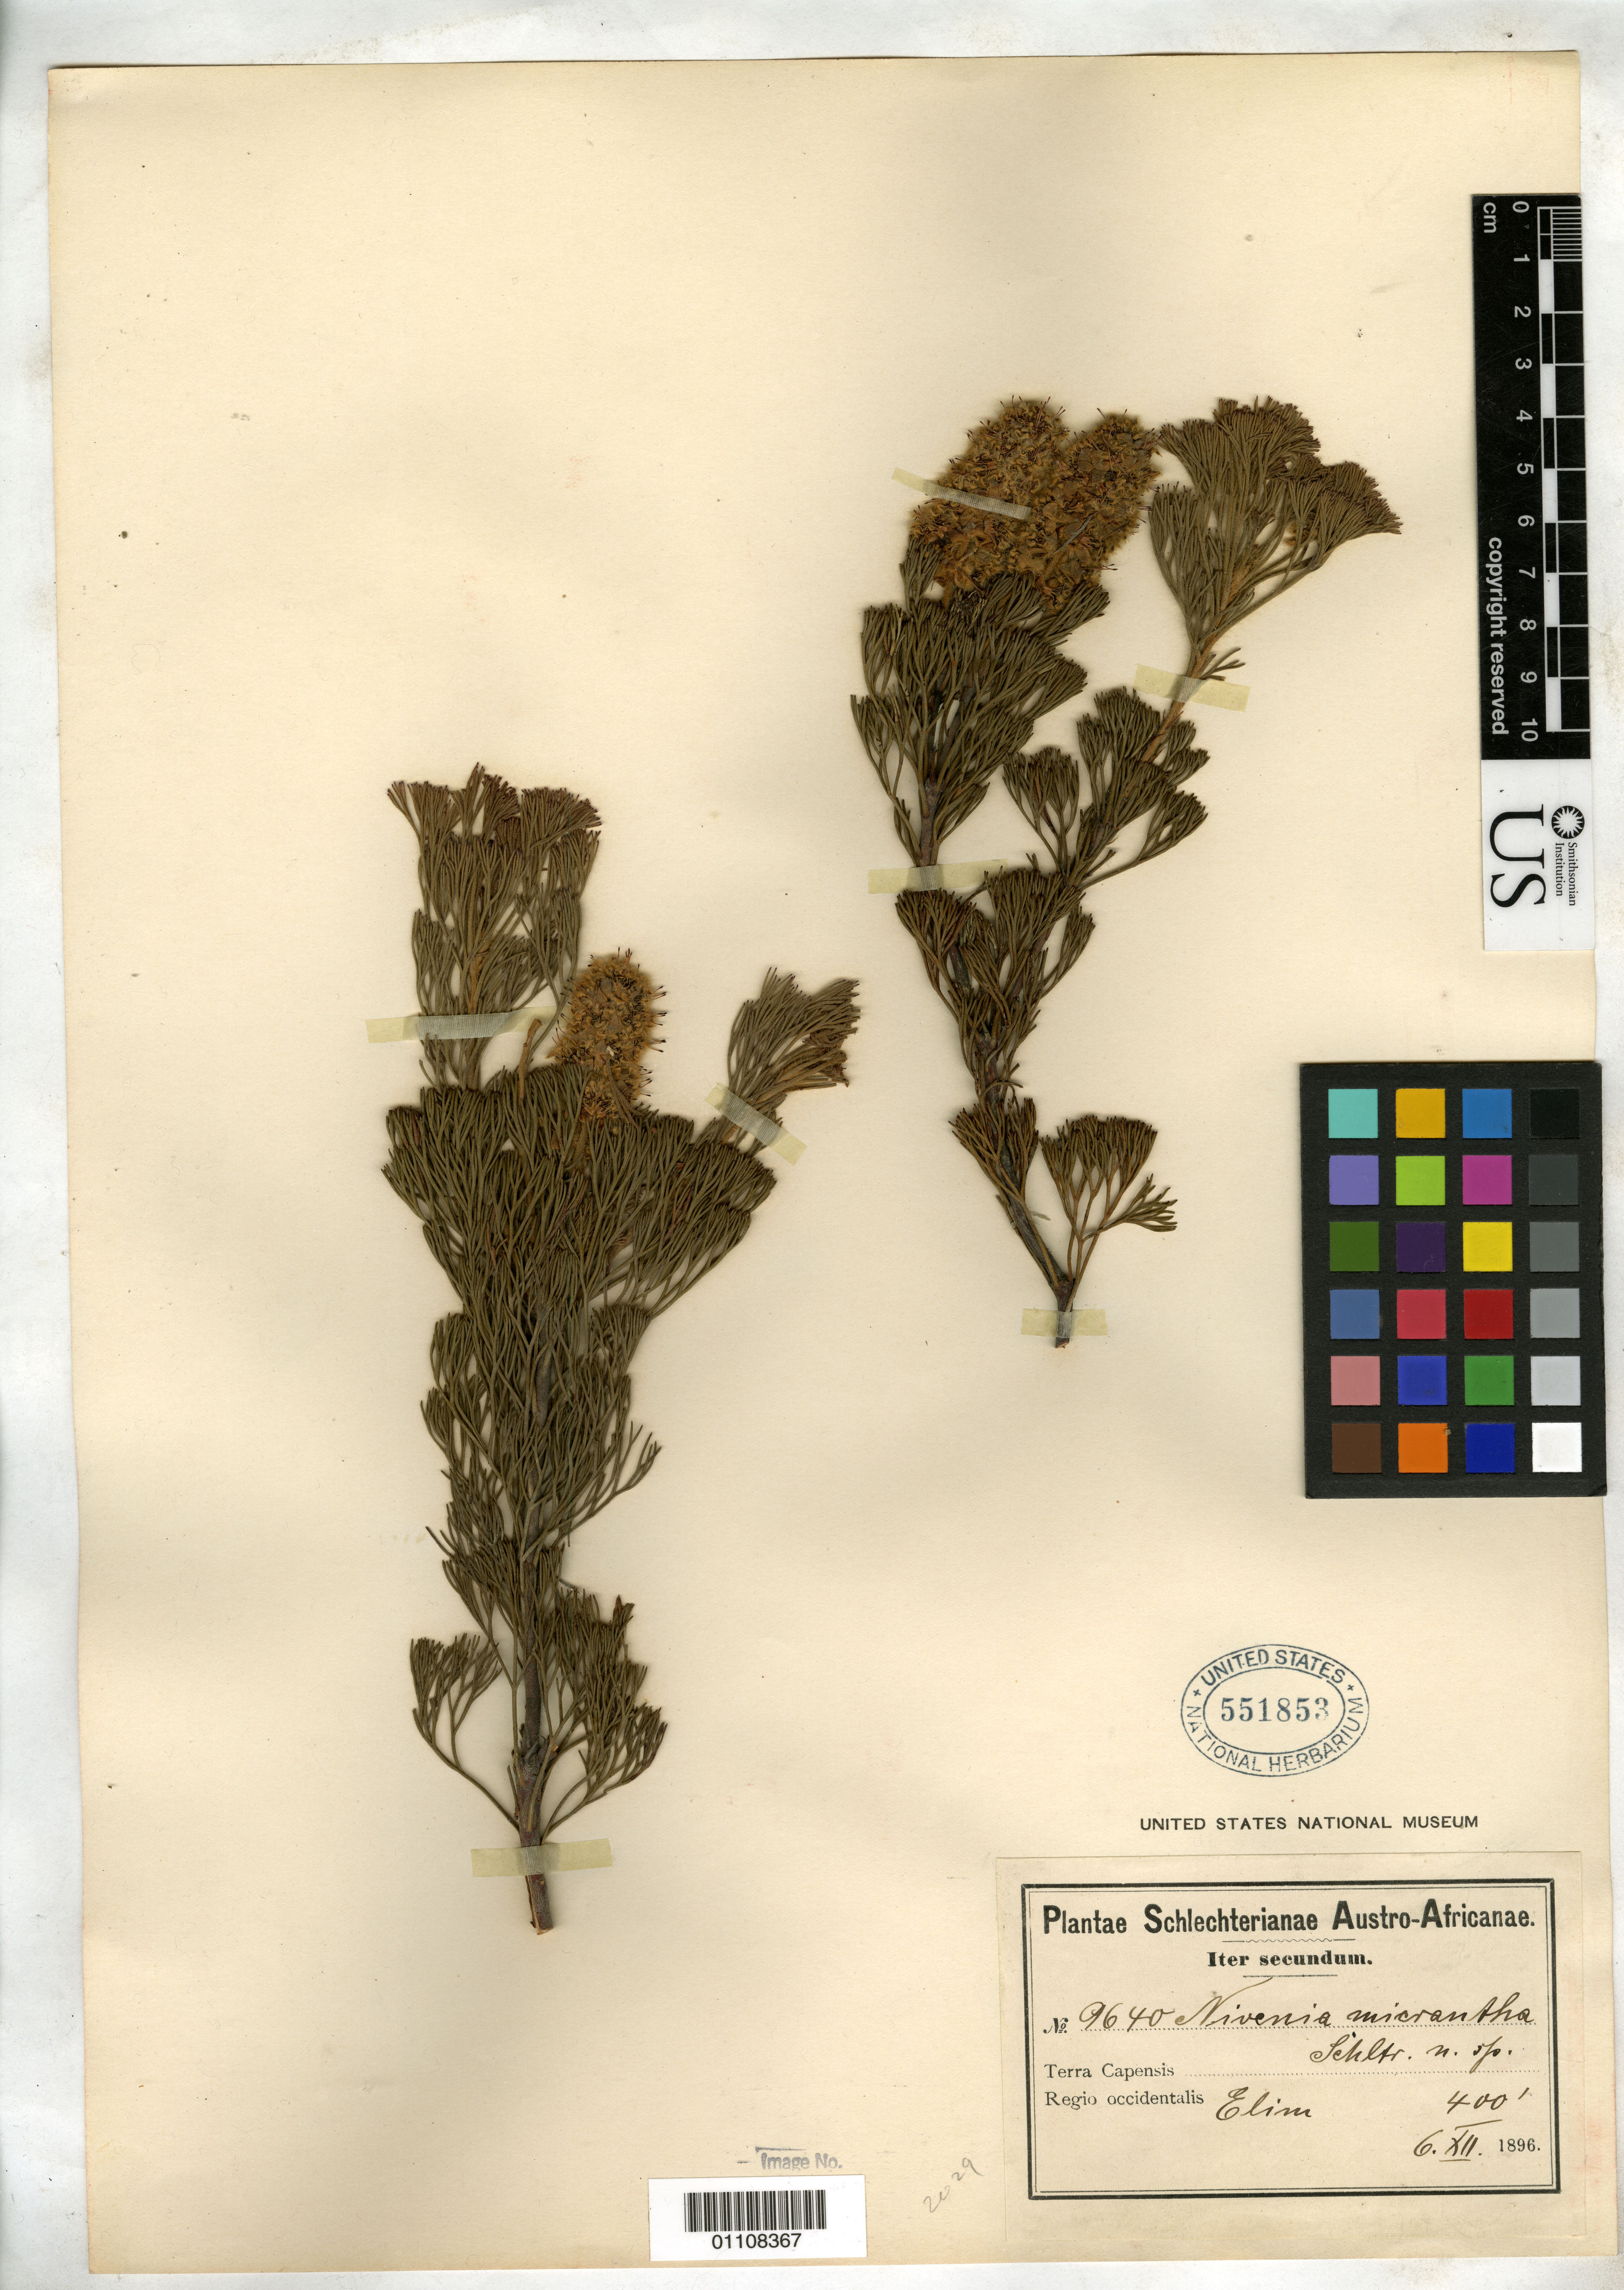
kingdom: Plantae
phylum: Tracheophyta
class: Magnoliopsida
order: Proteales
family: Proteaceae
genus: Nivenia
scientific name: Nivenia micrantha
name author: Schltr.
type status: Isotype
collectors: F. R. R. Schlechter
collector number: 9640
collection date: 1896-12-06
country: South Africa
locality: Terra Capensis, Regio Occidentalis, Elim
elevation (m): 122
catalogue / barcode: US 551853